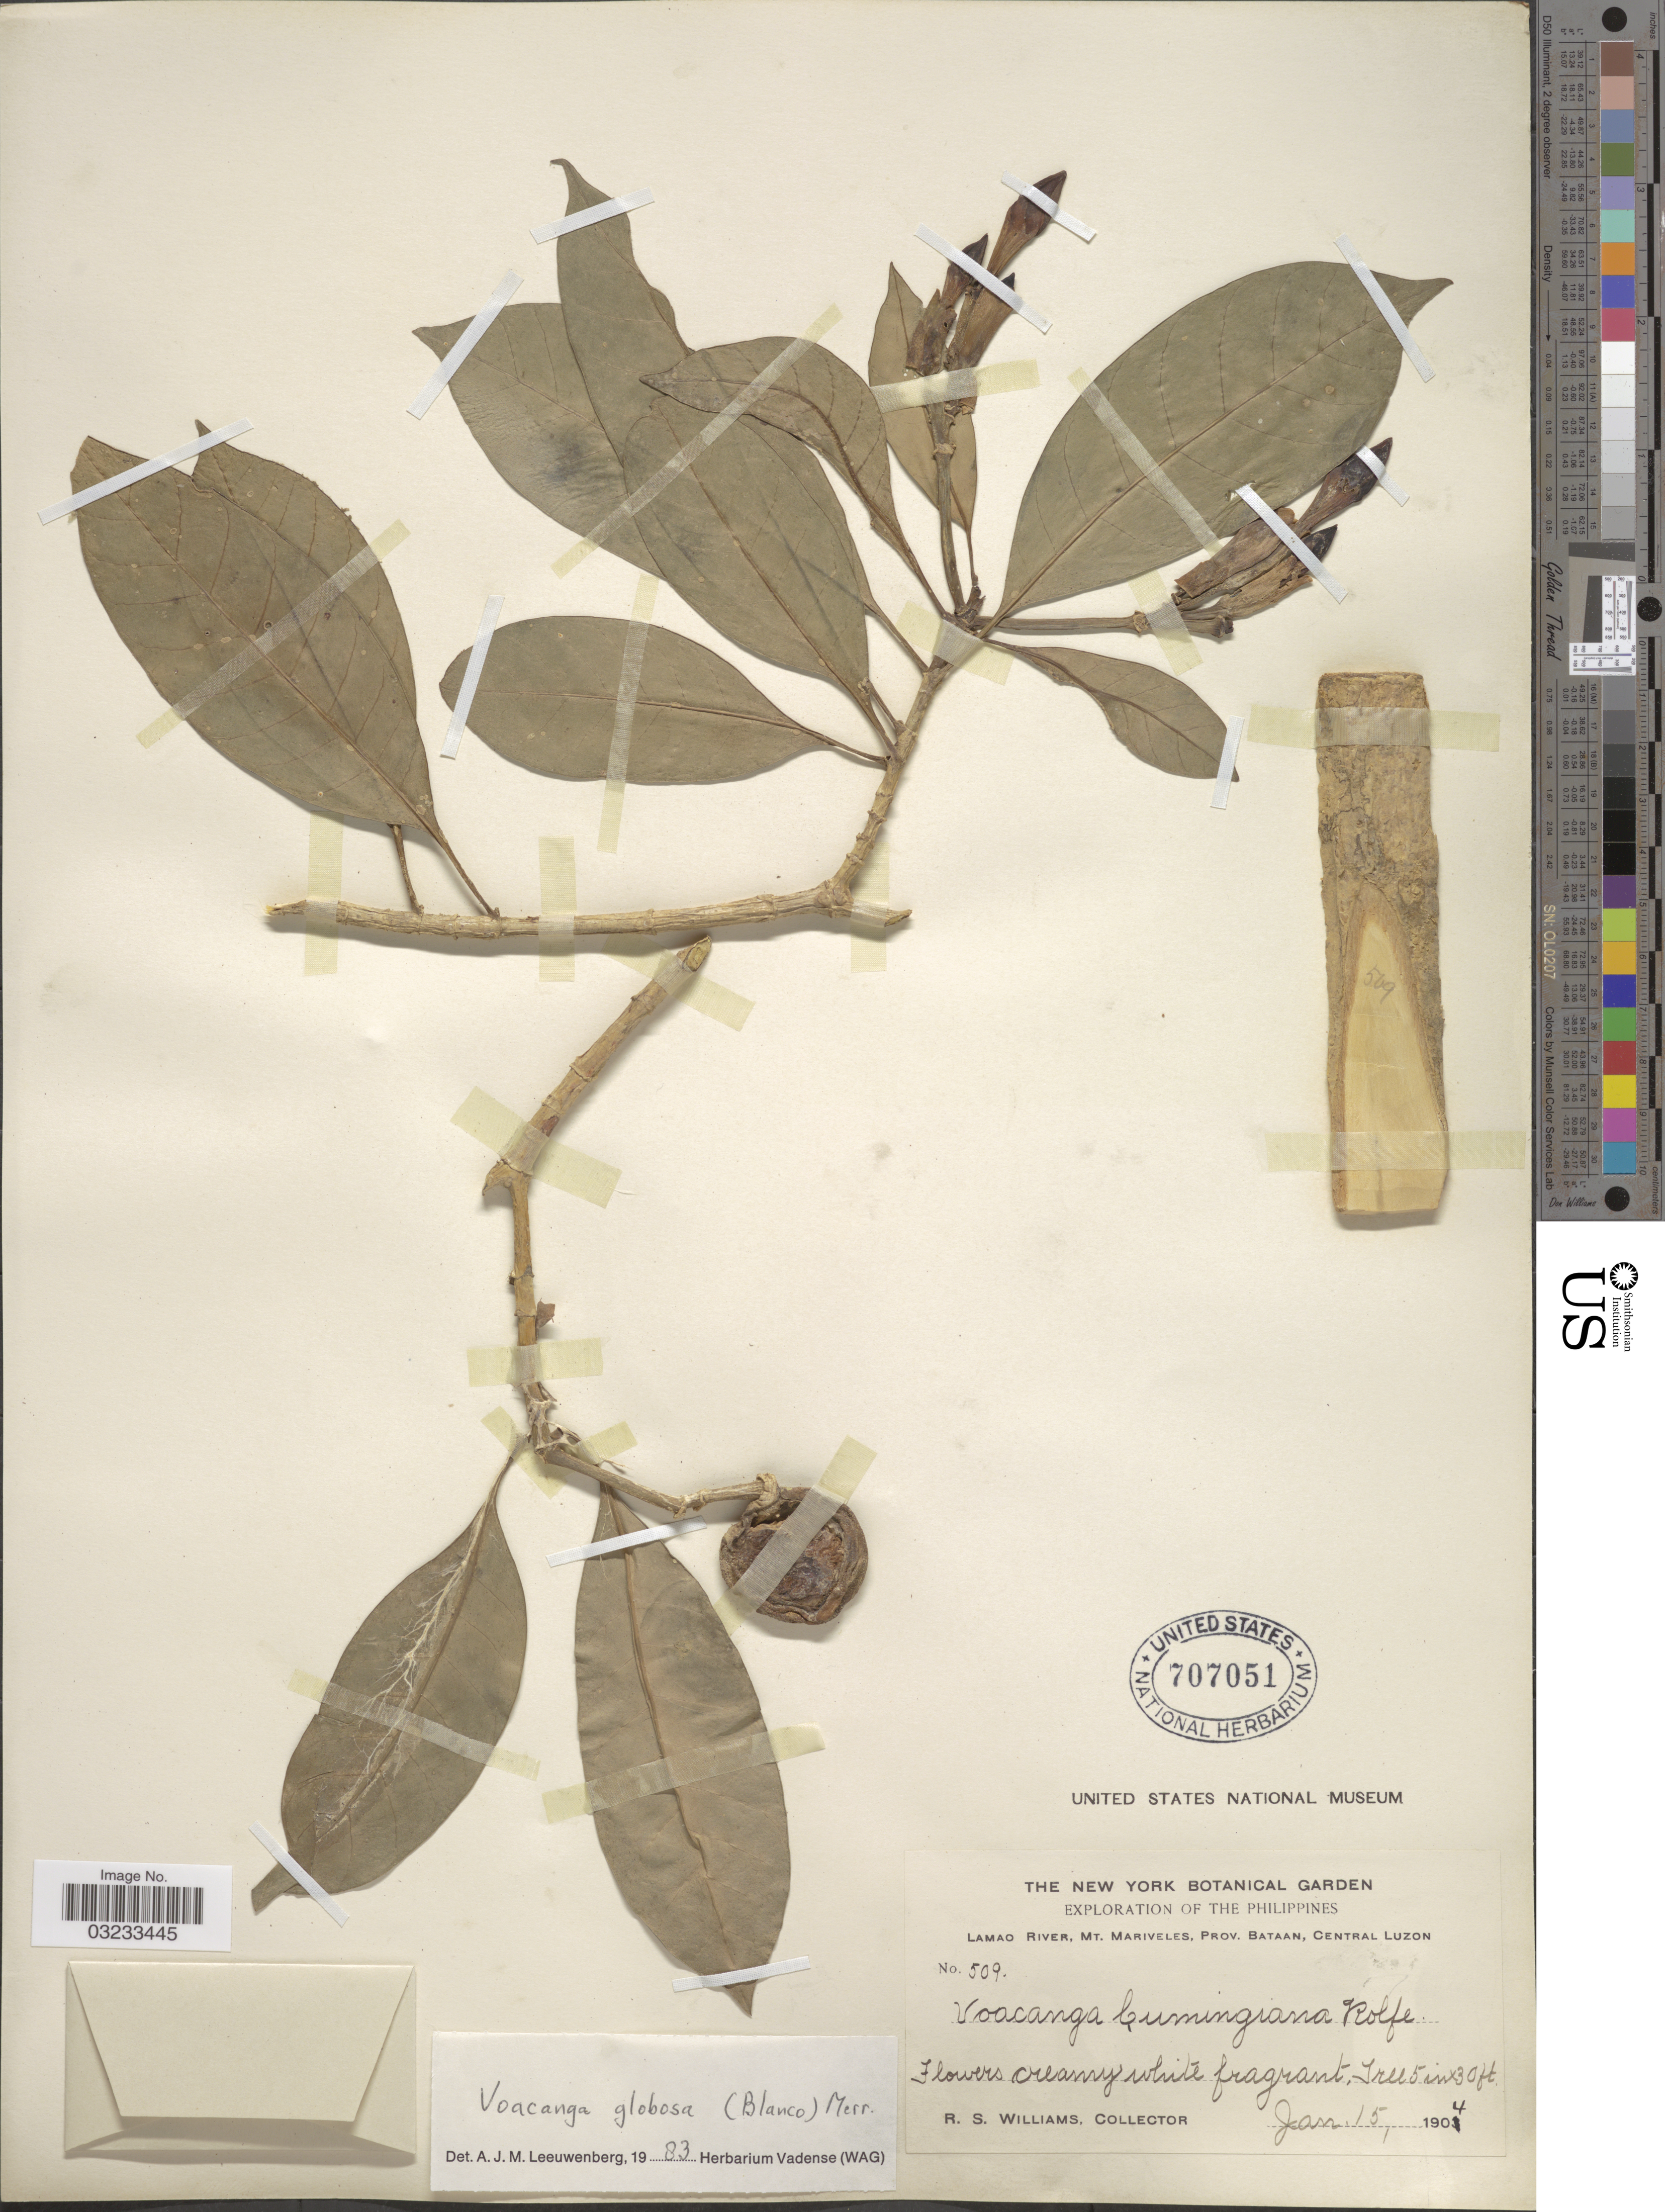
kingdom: Plantae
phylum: Tracheophyta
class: Magnoliopsida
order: Gentianales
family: Apocynaceae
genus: Voacanga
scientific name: Voacanga globosa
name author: (Blanco) Merr.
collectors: R. S. Williams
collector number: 509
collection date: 1904-01-15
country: Philippines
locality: Lamao River, Mt. Mariveles, Prov. Bataan, Central Luzon.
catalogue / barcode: US 707051